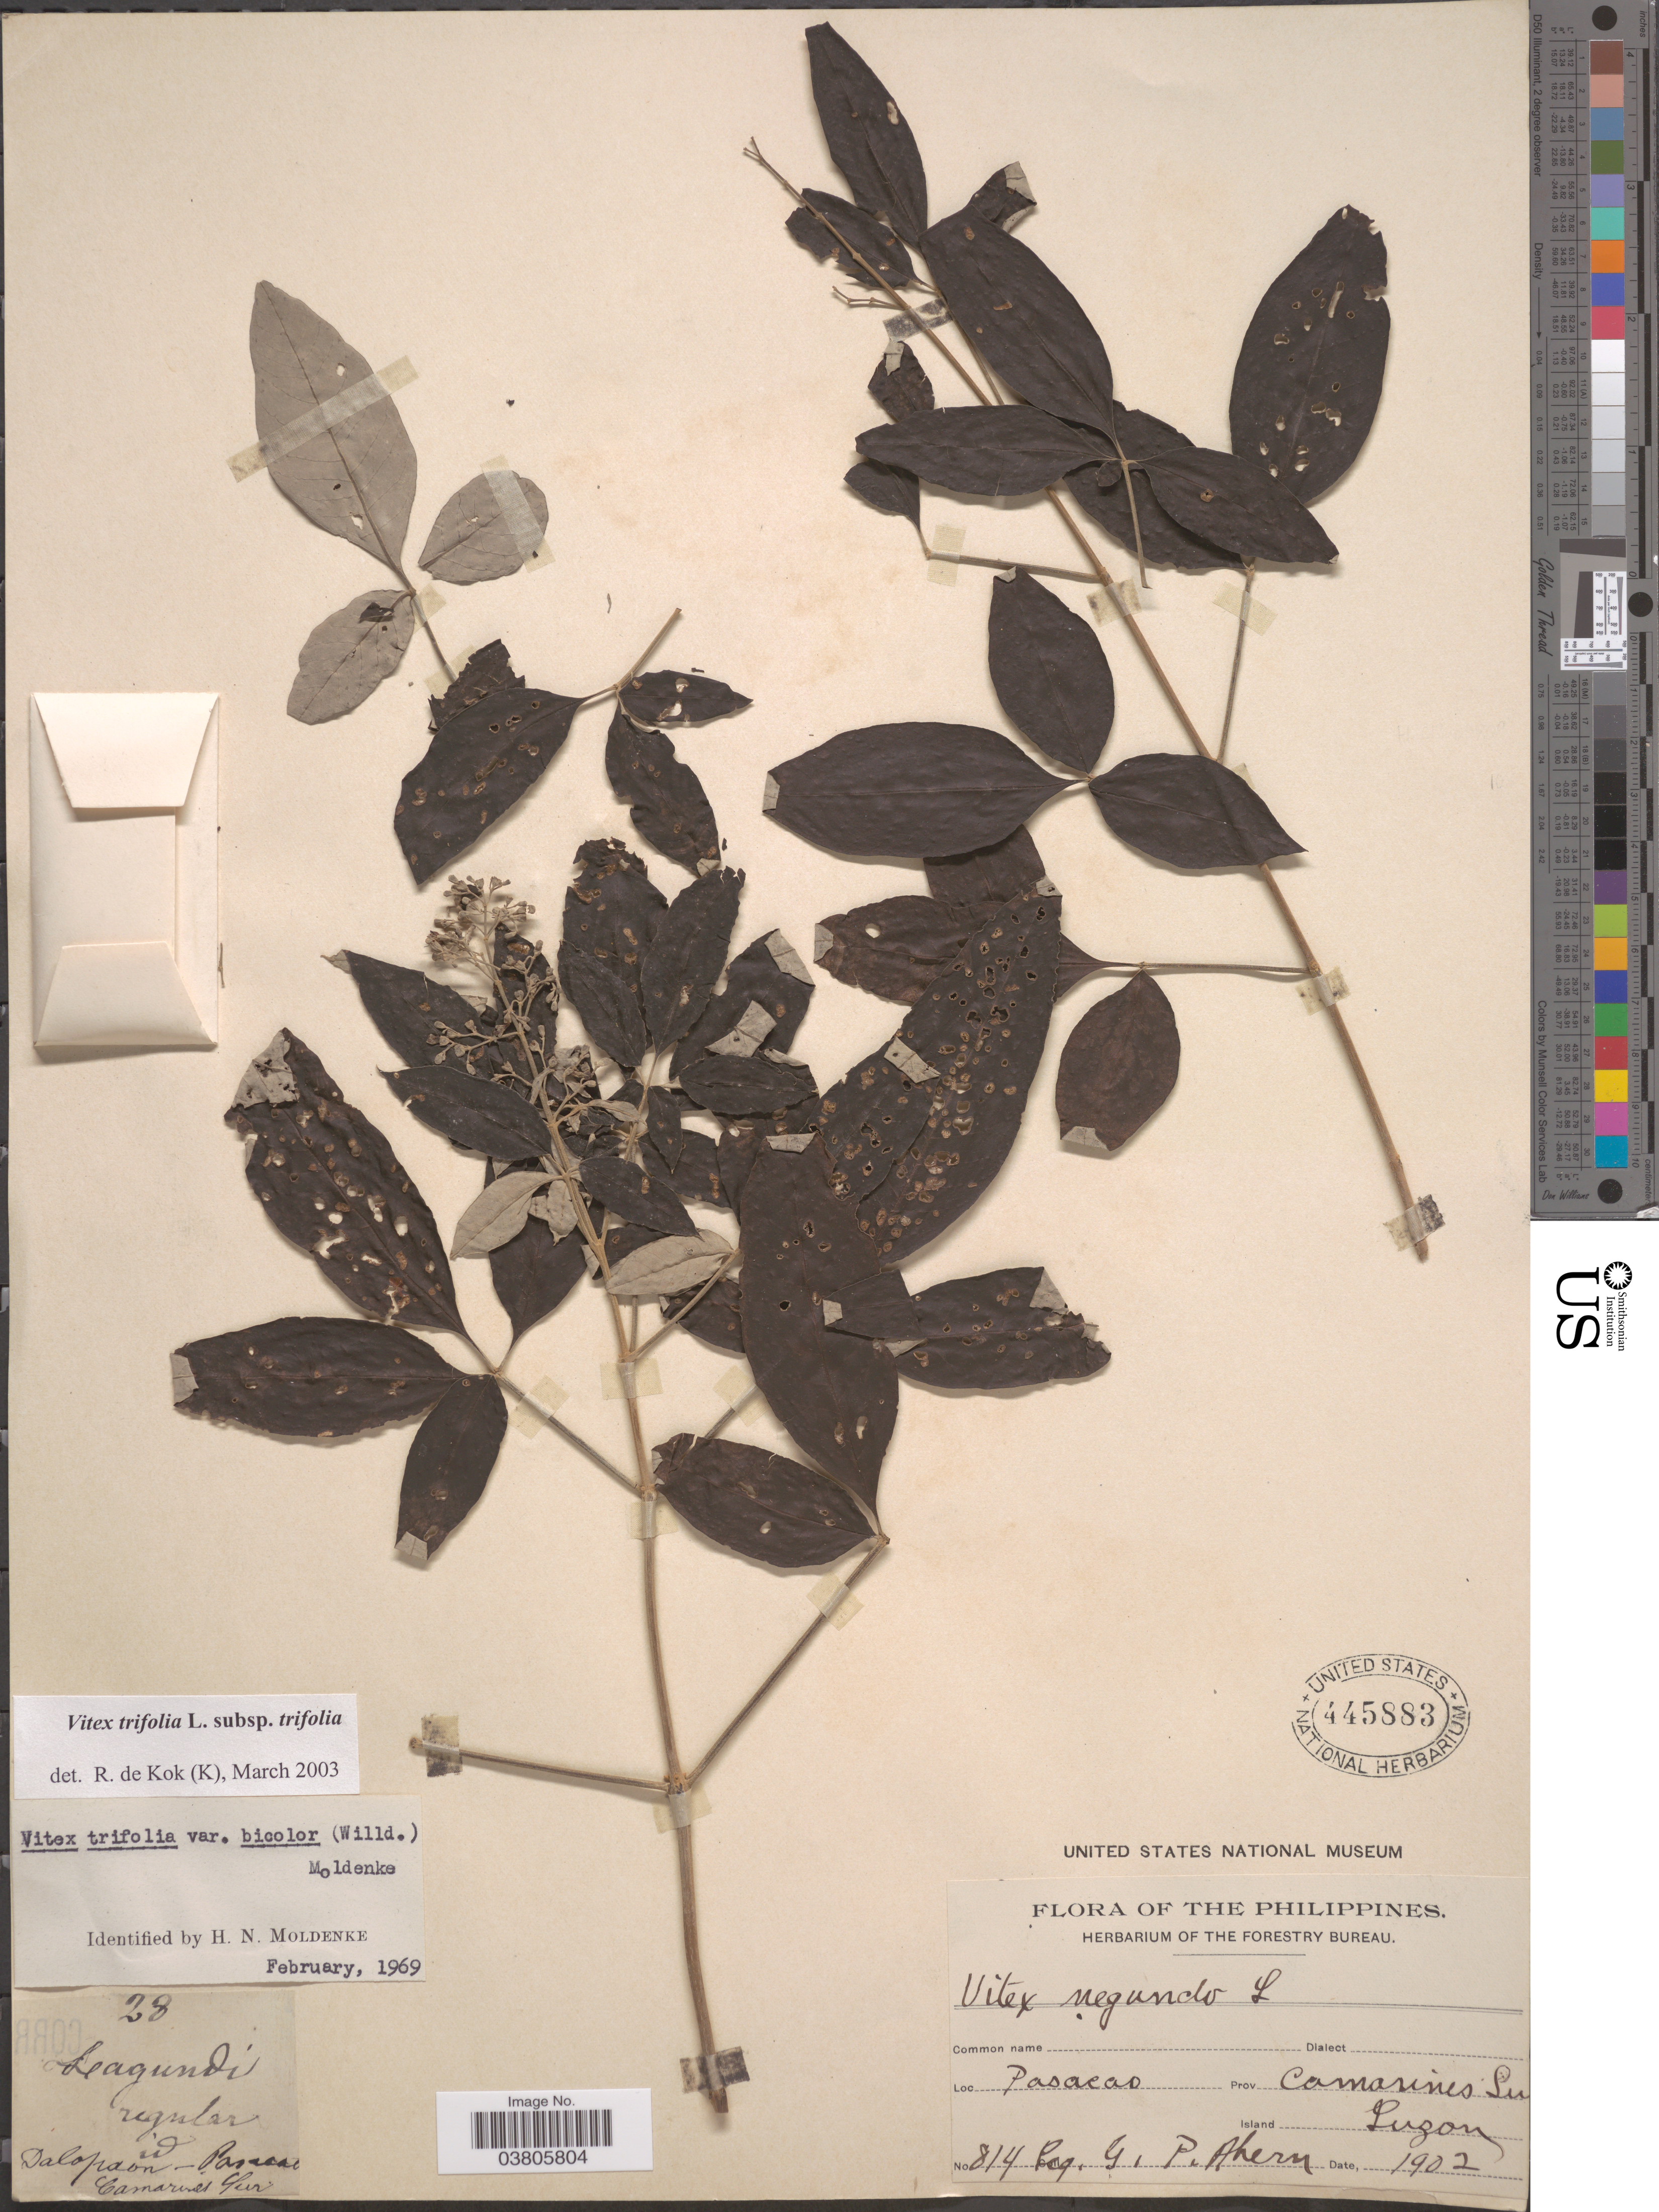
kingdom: Plantae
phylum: Tracheophyta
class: Magnoliopsida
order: Lamiales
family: Lamiaceae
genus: Vitex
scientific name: Vitex negundo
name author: L.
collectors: G. Ahern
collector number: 814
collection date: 1902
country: Philippines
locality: Pasacao. Prov. Camarines Su. Island Luzon.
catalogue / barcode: US 445883